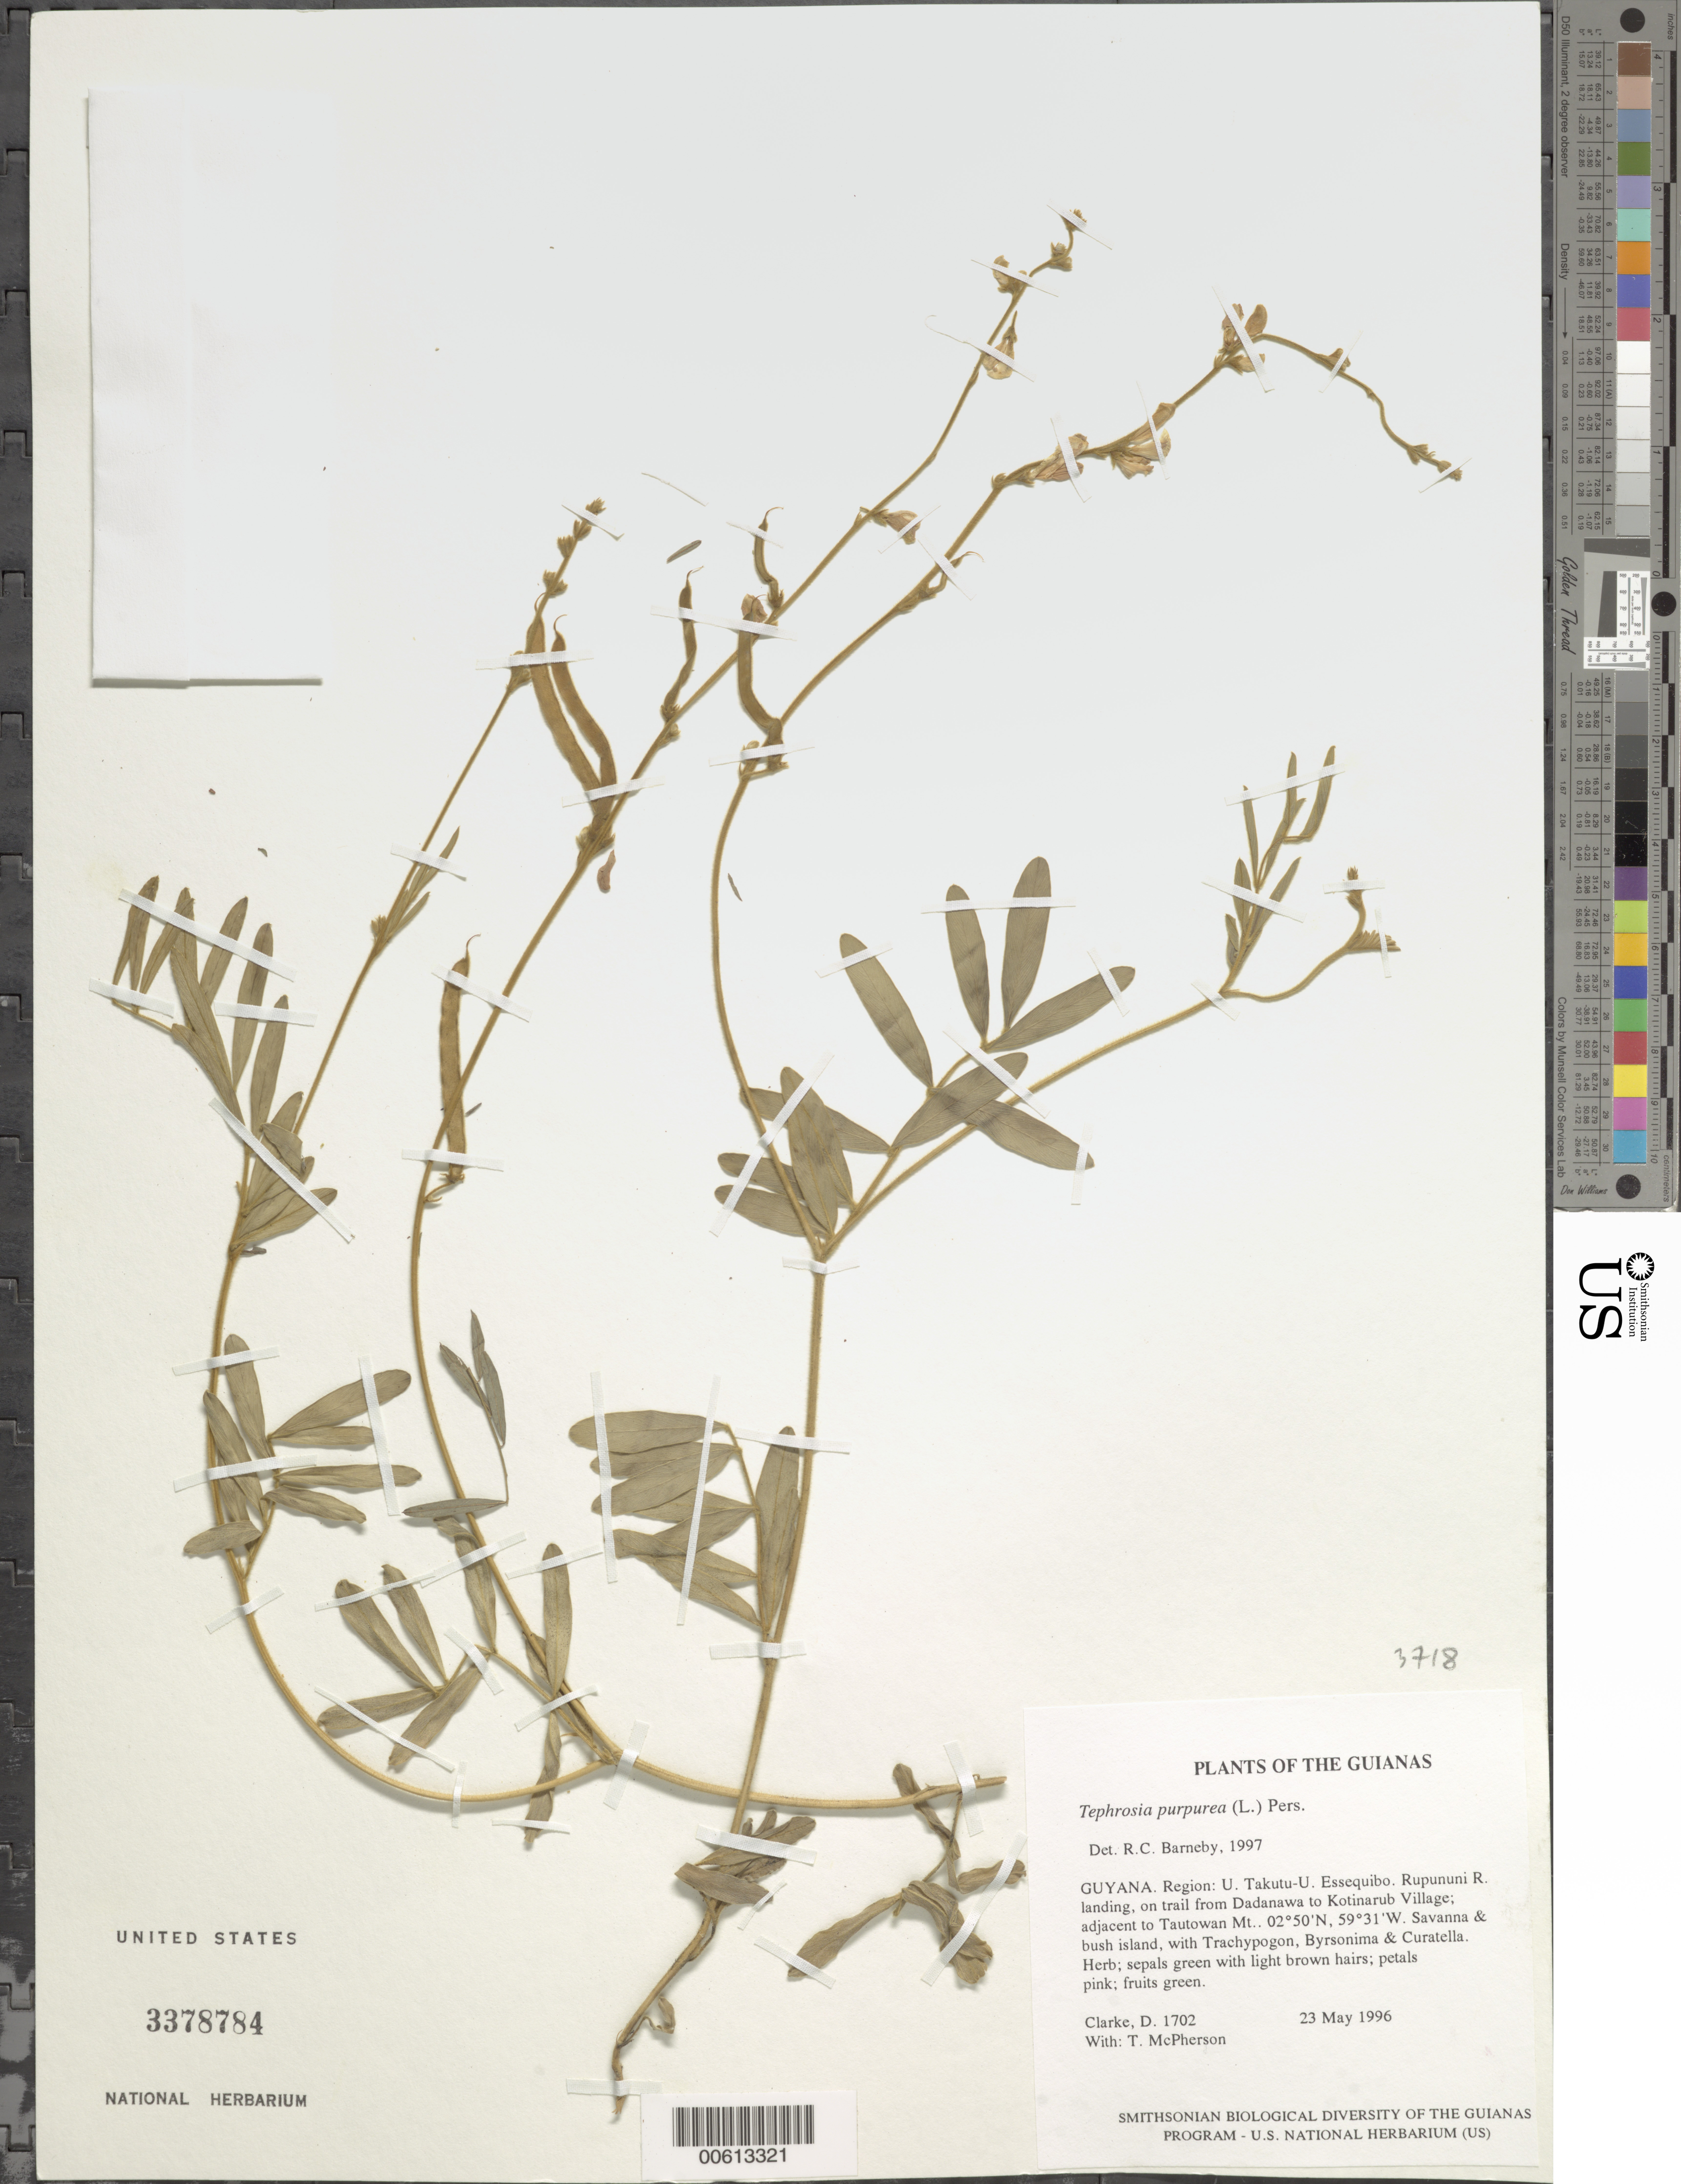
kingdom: Plantae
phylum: Tracheophyta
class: Magnoliopsida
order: Fabales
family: Fabaceae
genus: Tephrosia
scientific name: Tephrosia purpurea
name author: (L.) Pers.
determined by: Barneby, Rupert C., (NY)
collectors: H. D. Clarke & T. McPherson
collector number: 1702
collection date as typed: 23 May 1996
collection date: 1996-05-23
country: Guyana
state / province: U. Takutu-U. Essequibo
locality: Rupununi R. landing, on trail from Dadanawa to Kotinarub Village; adjacent to Tautowan Mt.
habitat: Savanna & bush island, with Trachypogon, Byrsonima & Curatella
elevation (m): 100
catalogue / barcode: US 3378784